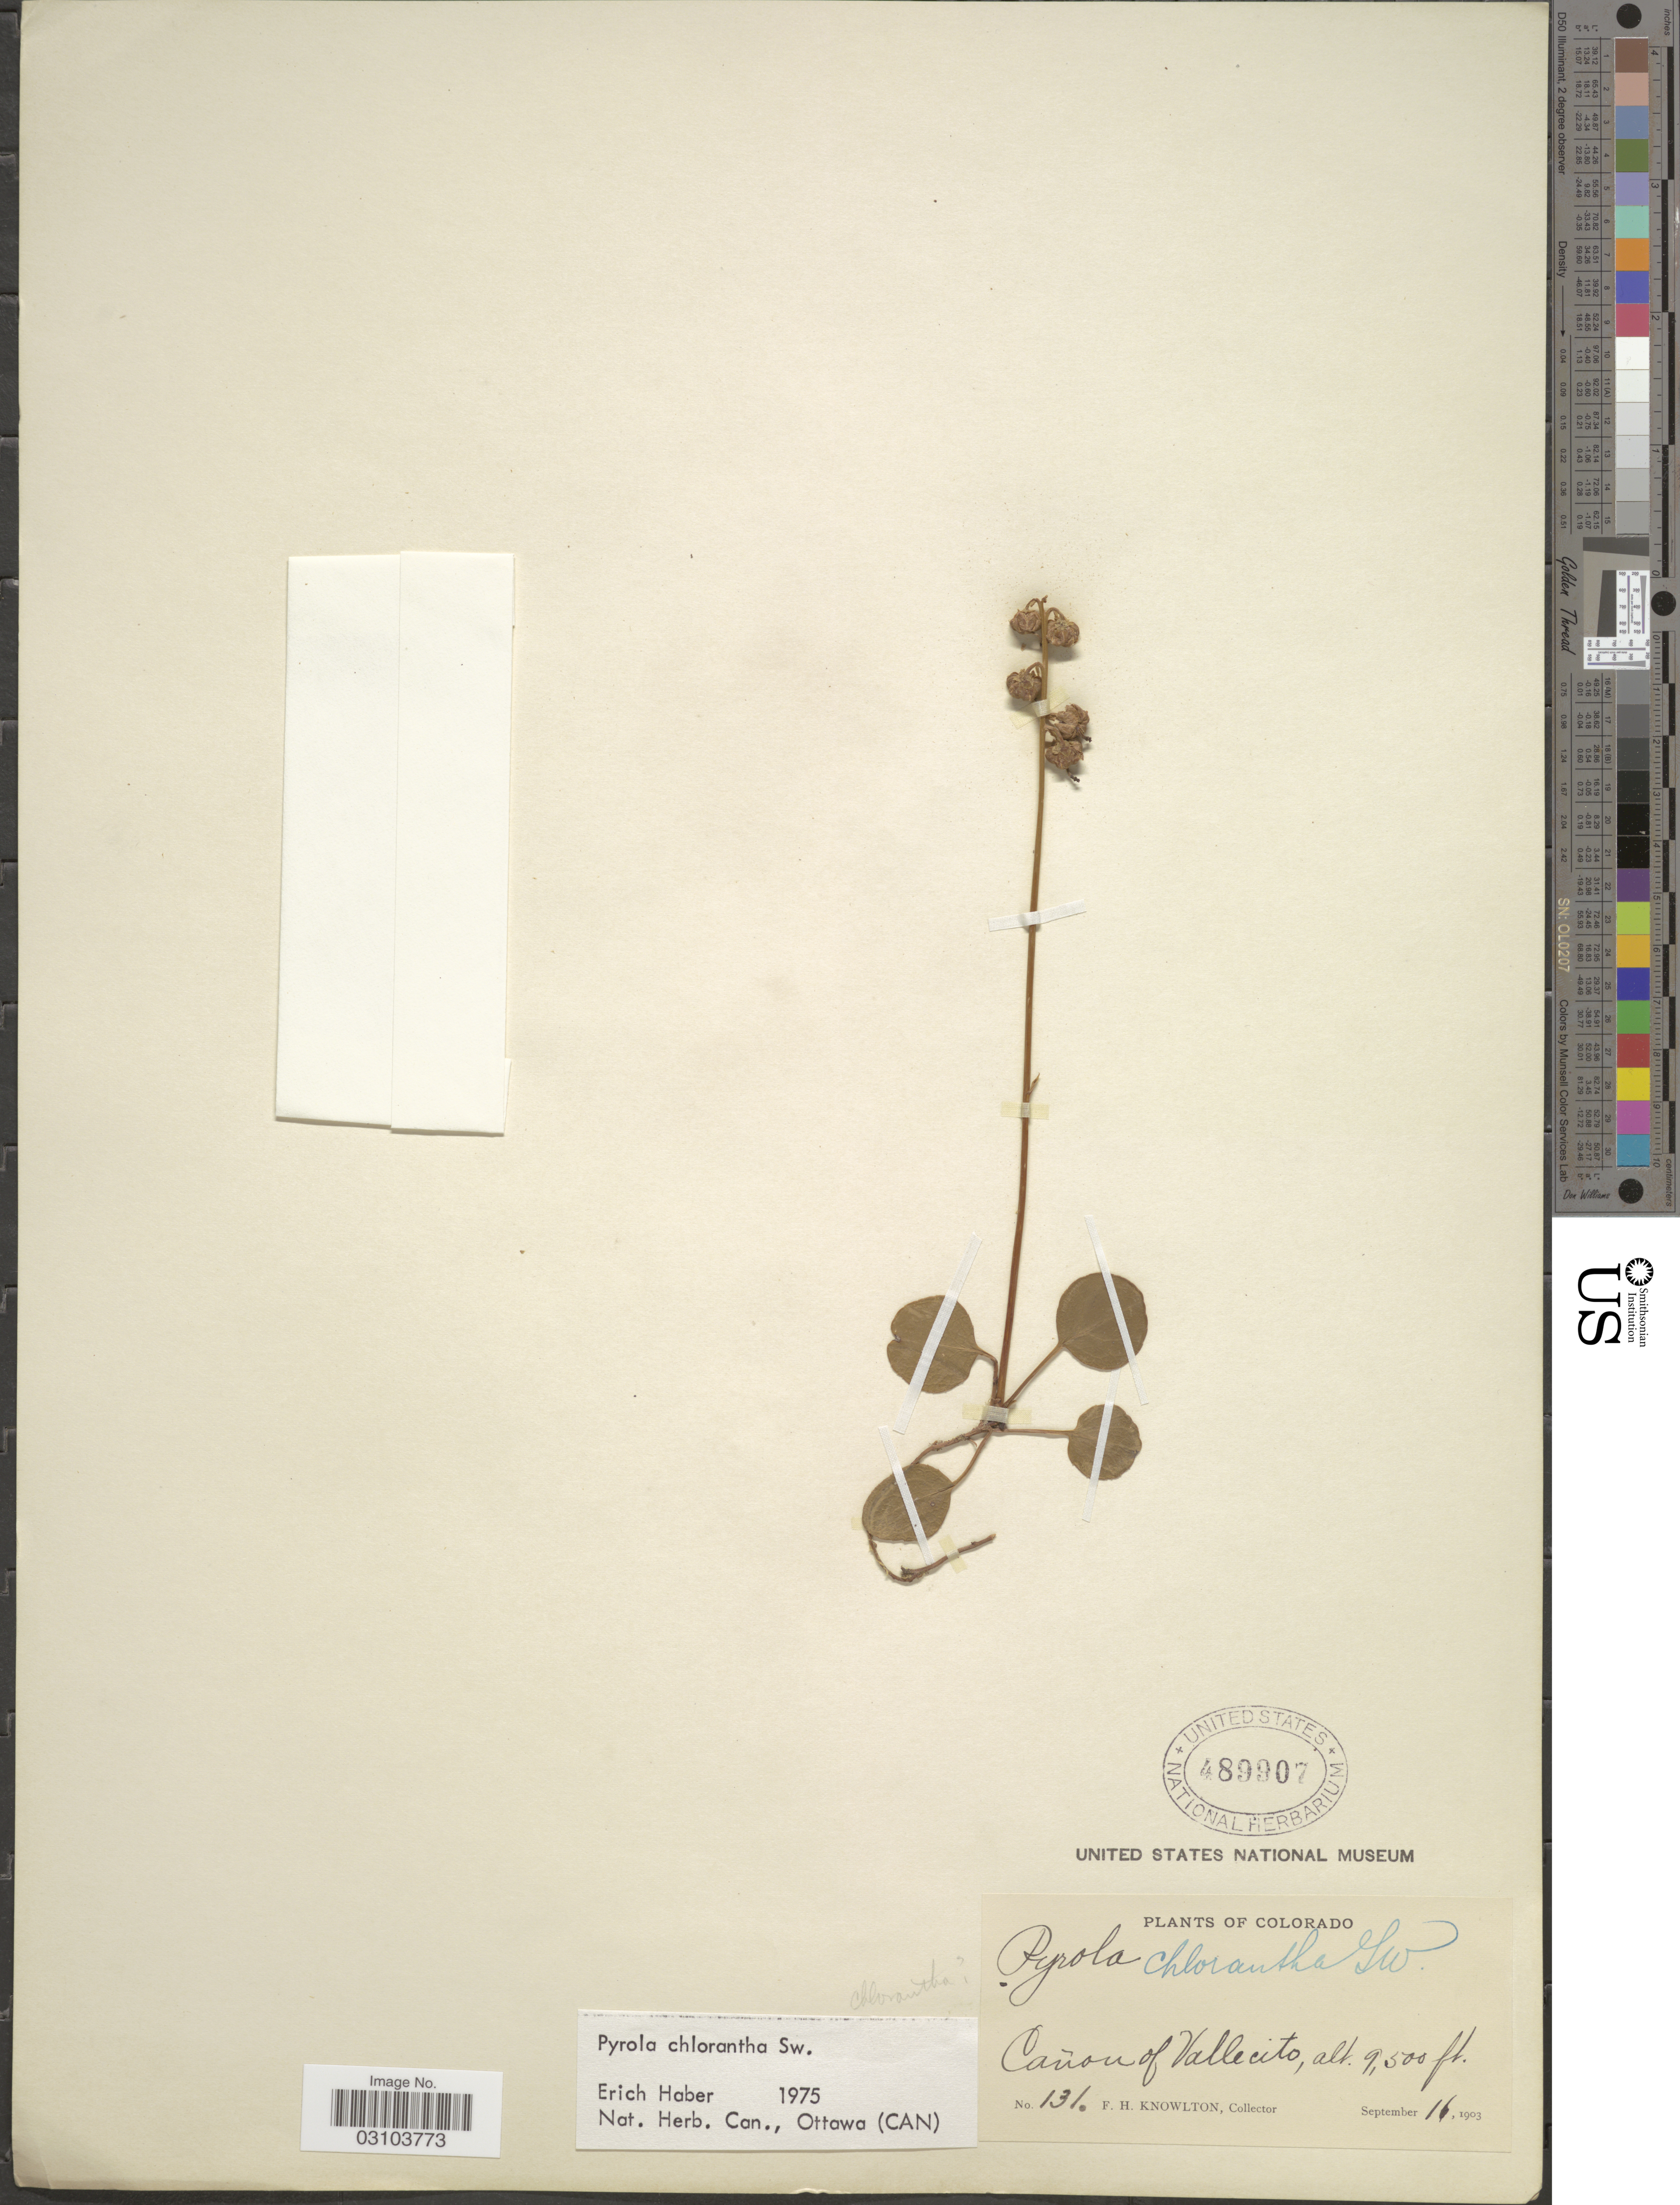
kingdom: Plantae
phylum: Tracheophyta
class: Magnoliopsida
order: Ericales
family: Ericaceae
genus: Pyrola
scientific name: Pyrola chlorantha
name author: Schweigg.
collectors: F. H. Knowlton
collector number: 131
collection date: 1903-09-11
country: United States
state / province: Colorado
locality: Cañon of Vallecito.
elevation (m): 2896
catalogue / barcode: US 489907